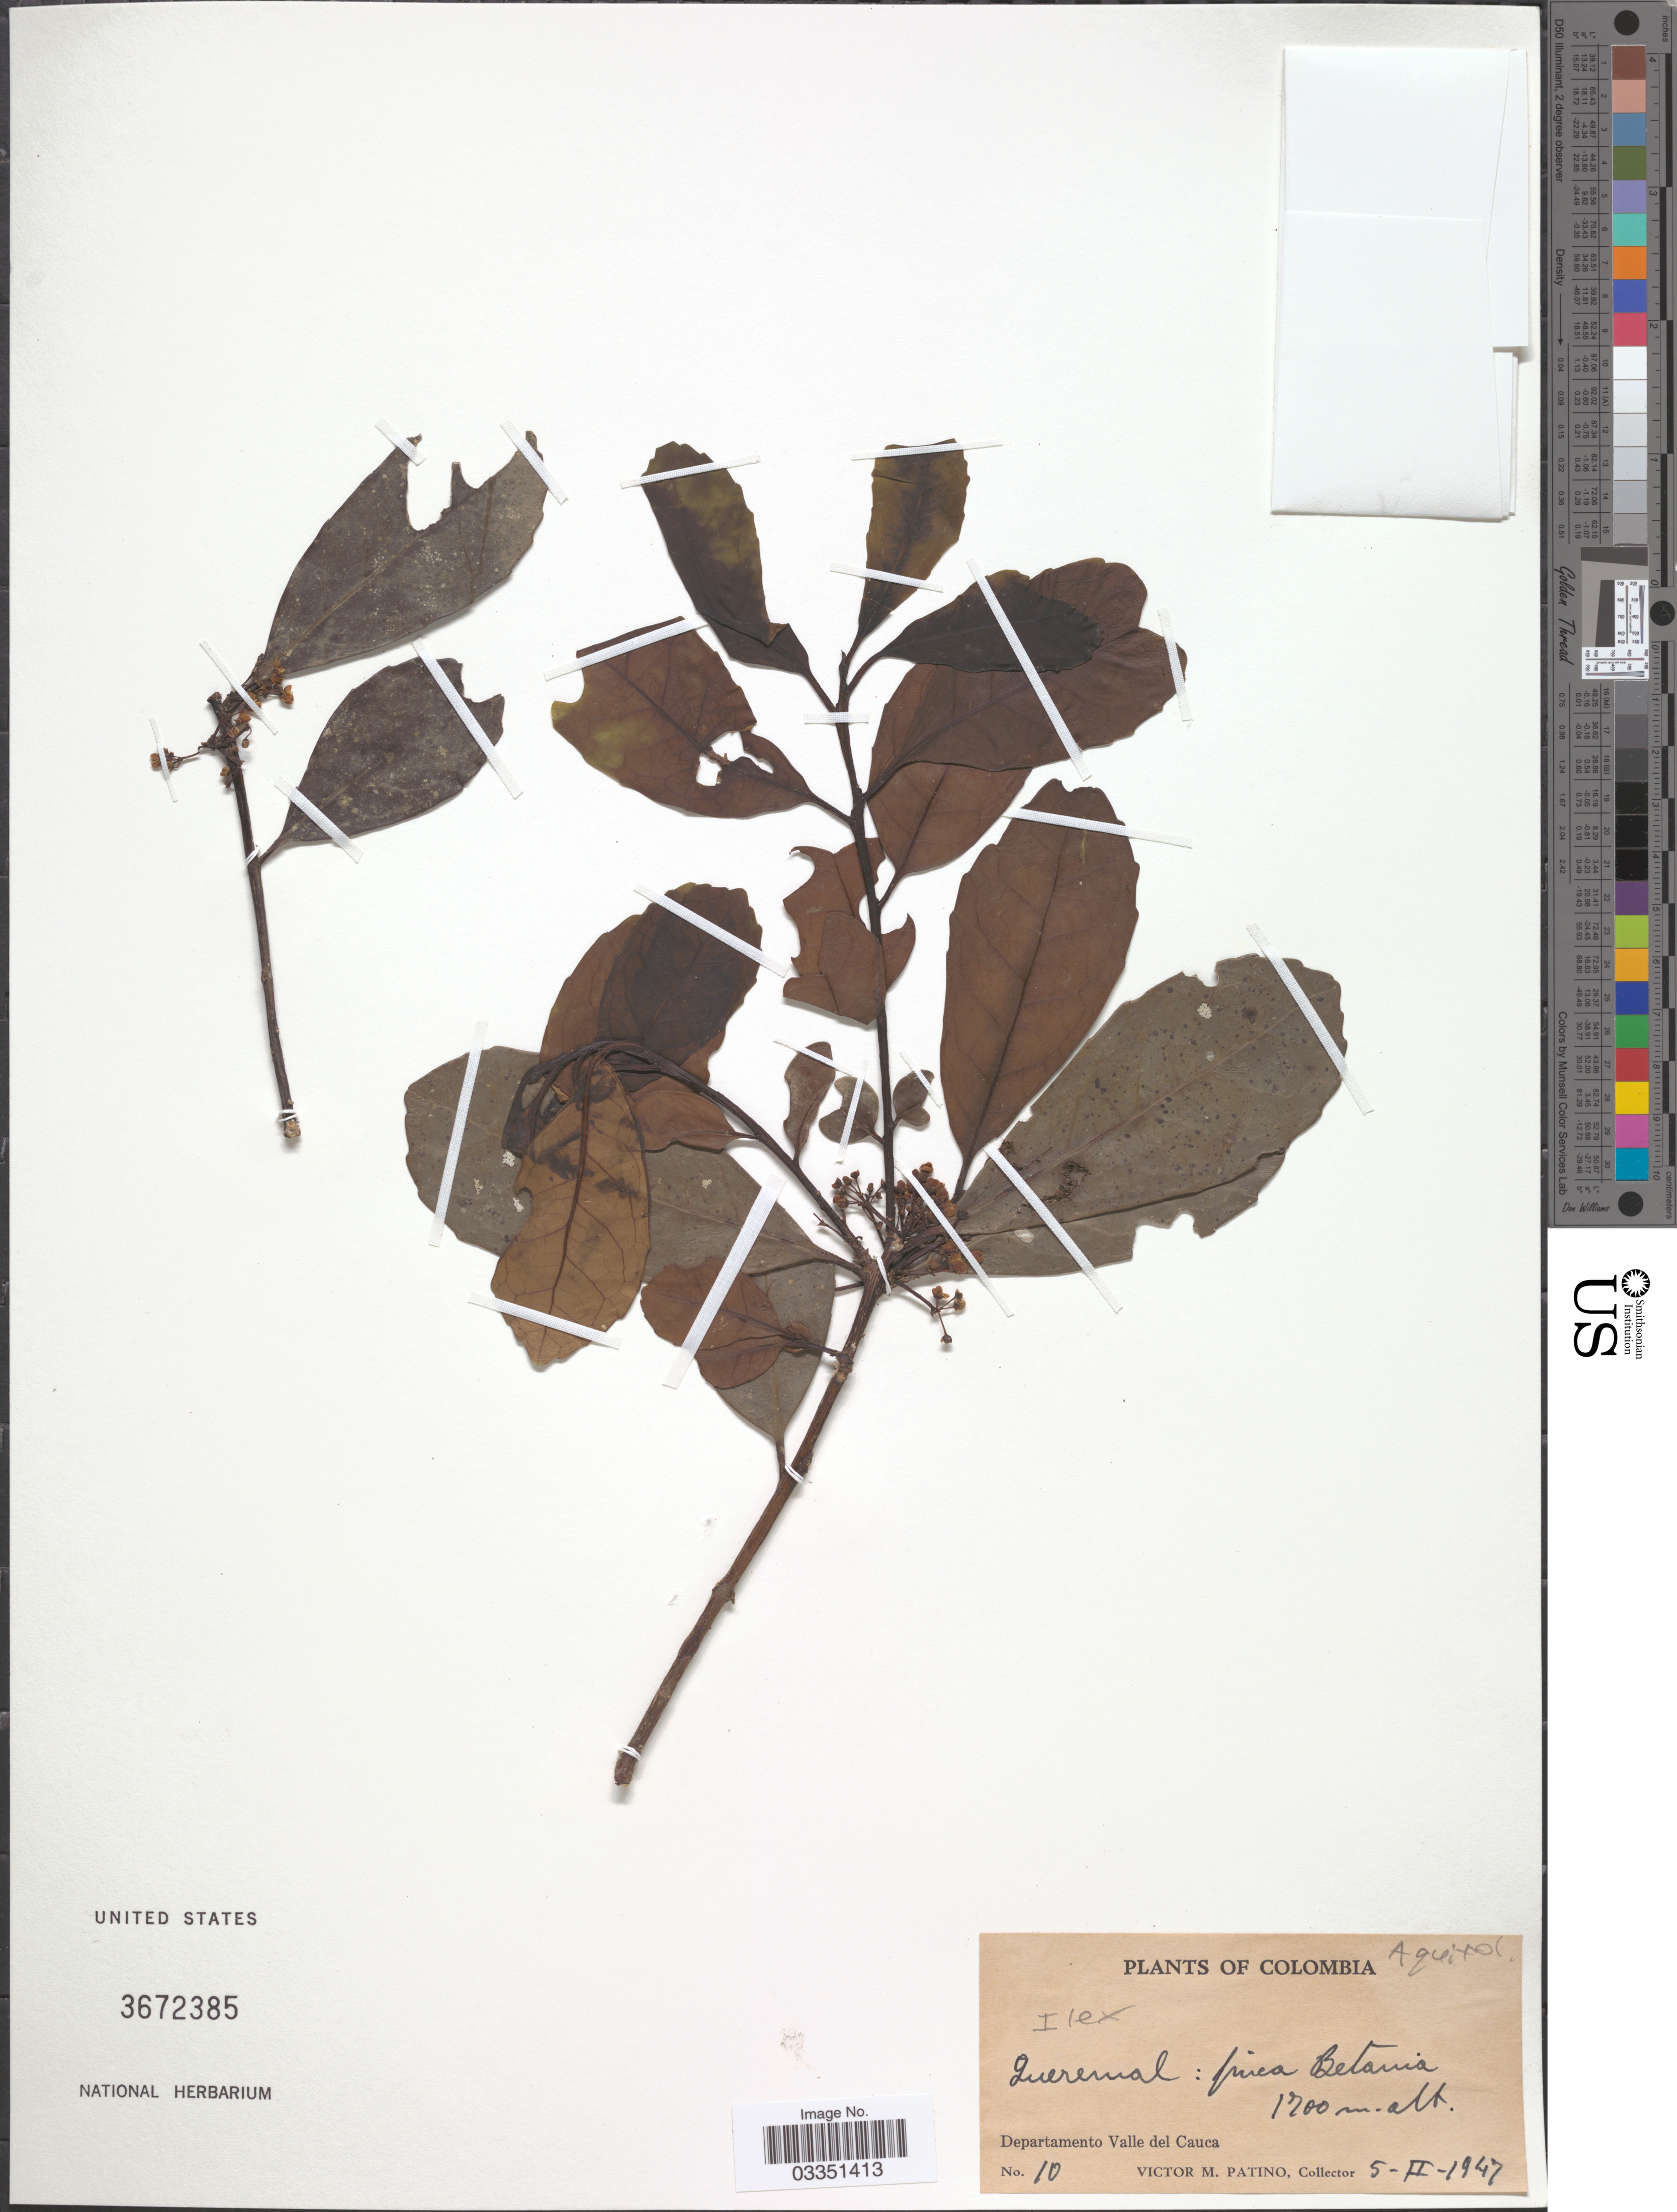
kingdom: Plantae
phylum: Tracheophyta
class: Magnoliopsida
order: Aquifoliales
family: Aquifoliaceae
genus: Ilex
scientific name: Ilex sp.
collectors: V. M. Patiño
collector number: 10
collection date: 1947-02-05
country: Colombia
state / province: Valle del Cauca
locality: Queremal: finca Betania. Departamento Valle del Cauca.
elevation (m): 1700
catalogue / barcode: US 3672385